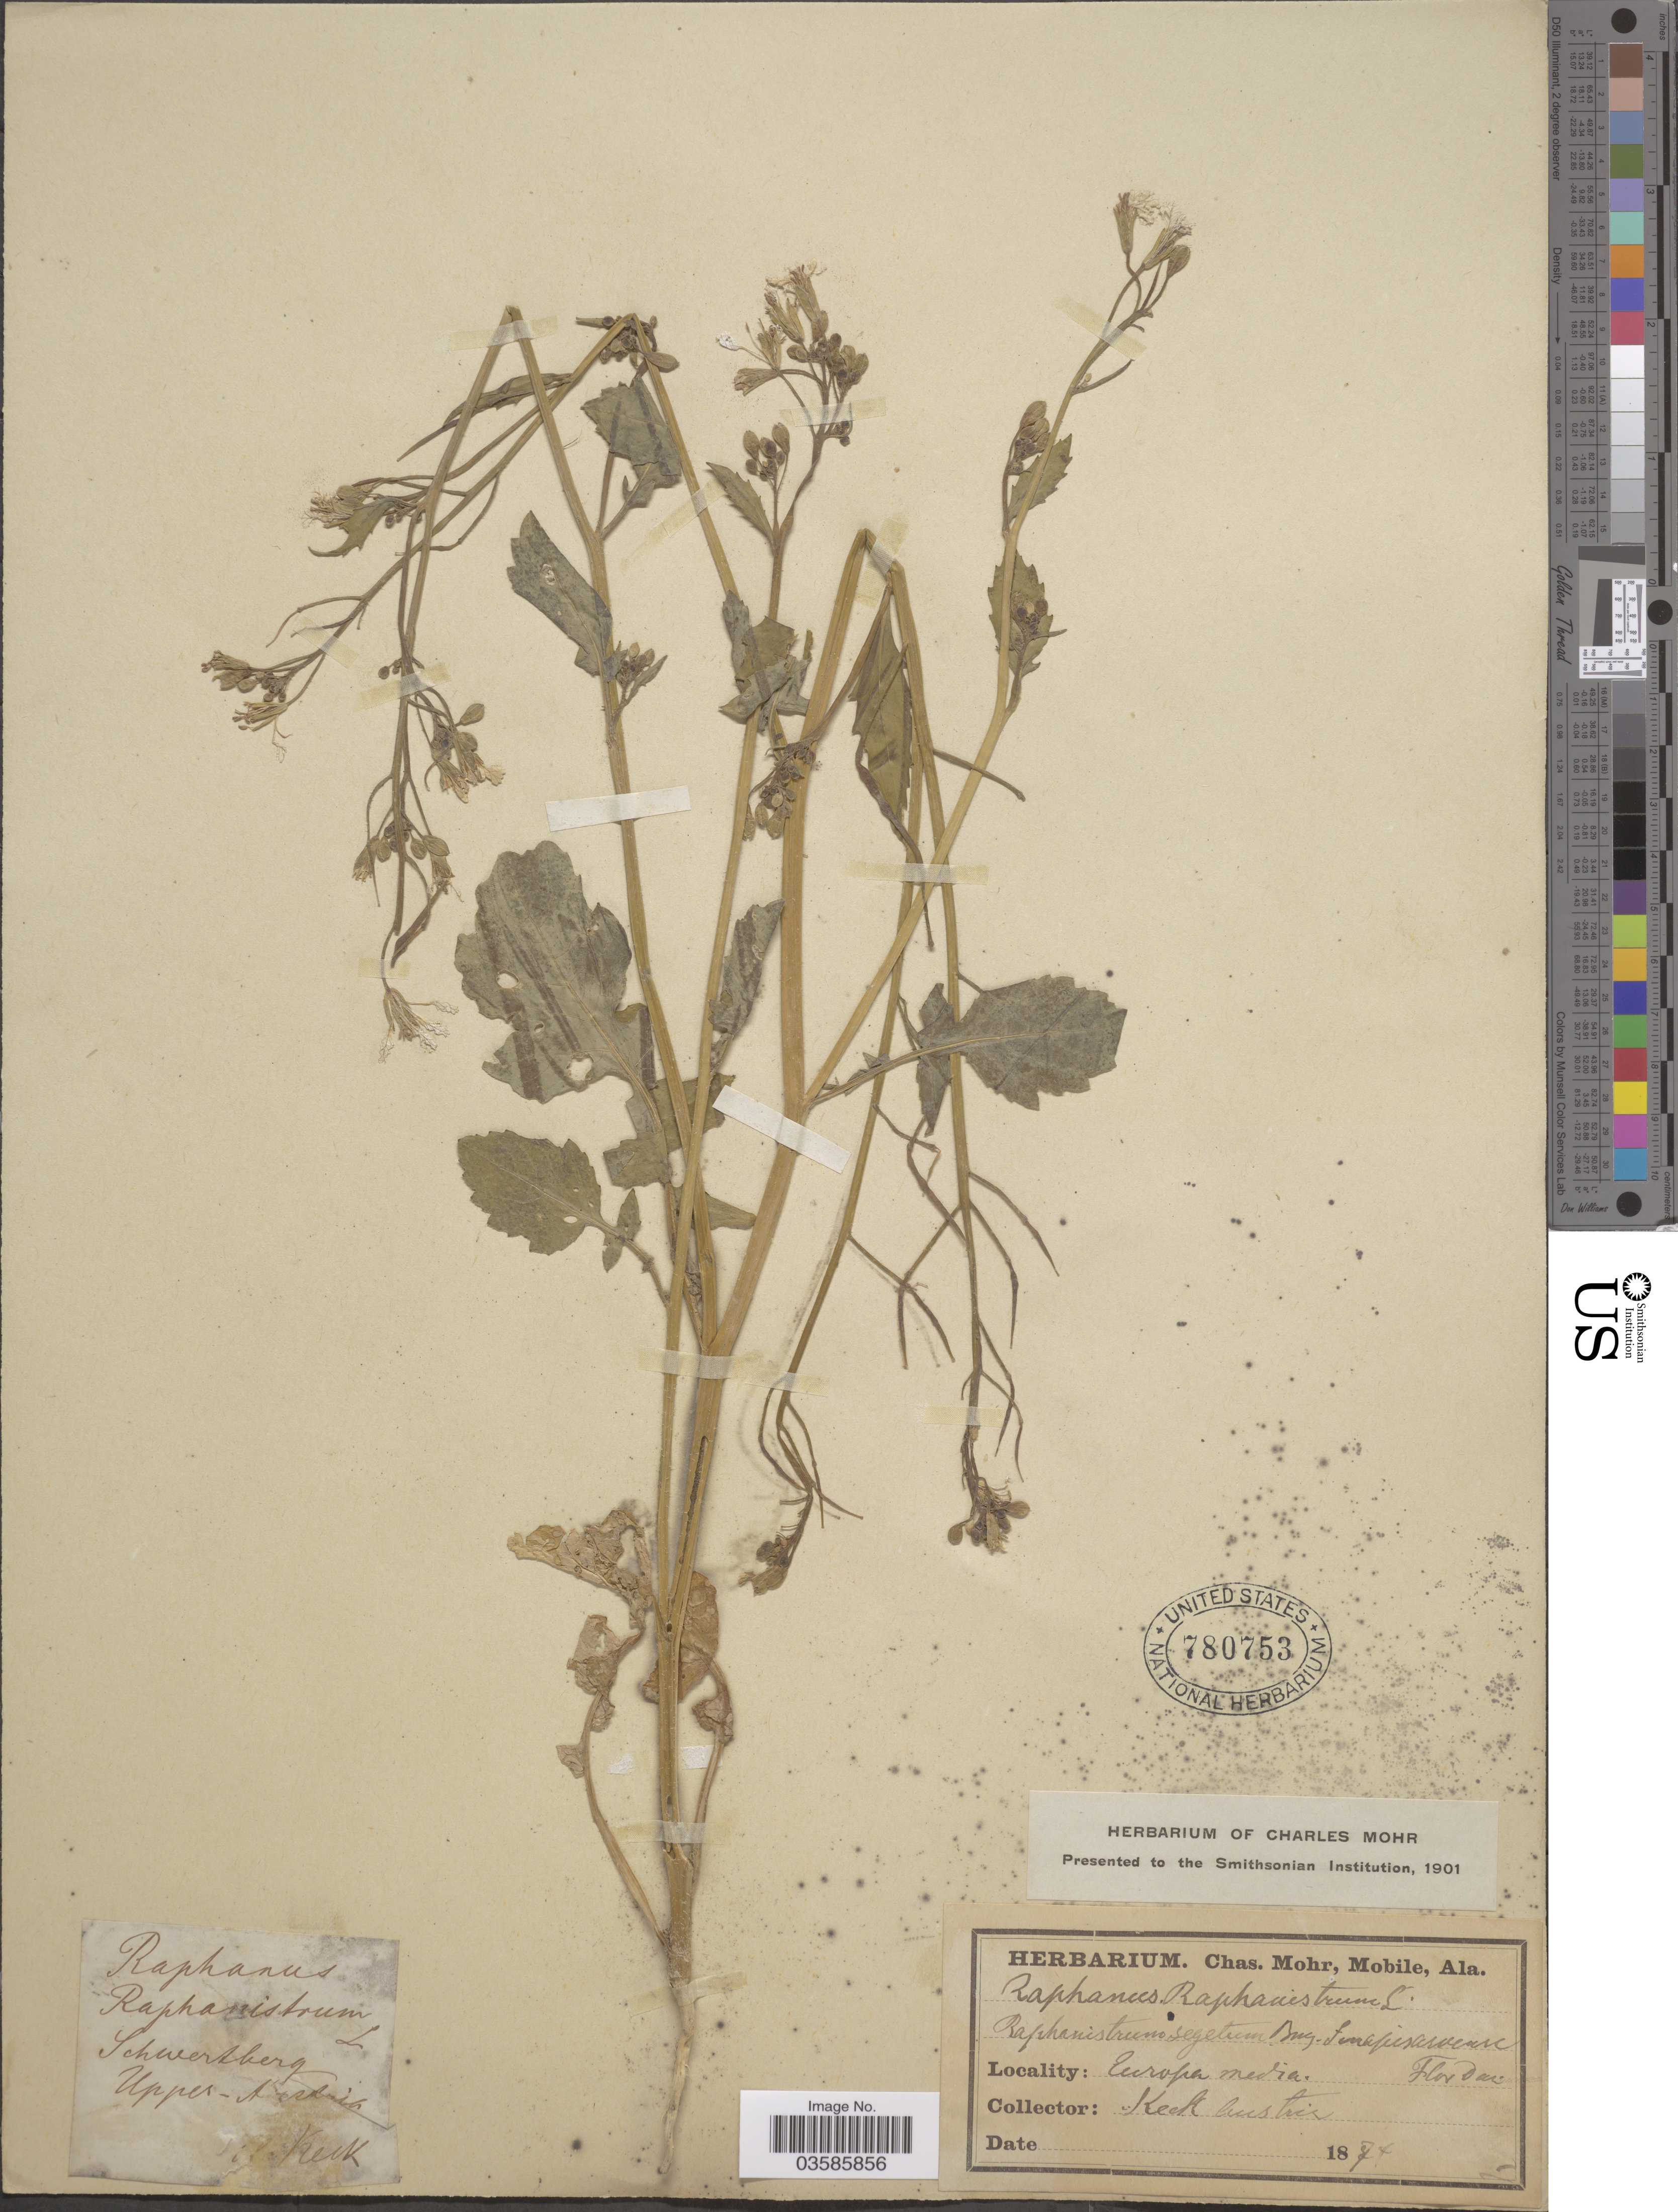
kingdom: Plantae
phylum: Tracheophyta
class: Magnoliopsida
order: Brassicales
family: Brassicaceae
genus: Raphanus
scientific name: Raphanus raphanistrum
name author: L.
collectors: -- Keck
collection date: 1874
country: Austria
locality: Schwertberg. Upper Aeshis. Europa media. Flordan [unsure placement]. [interpreted]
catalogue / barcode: US 780753